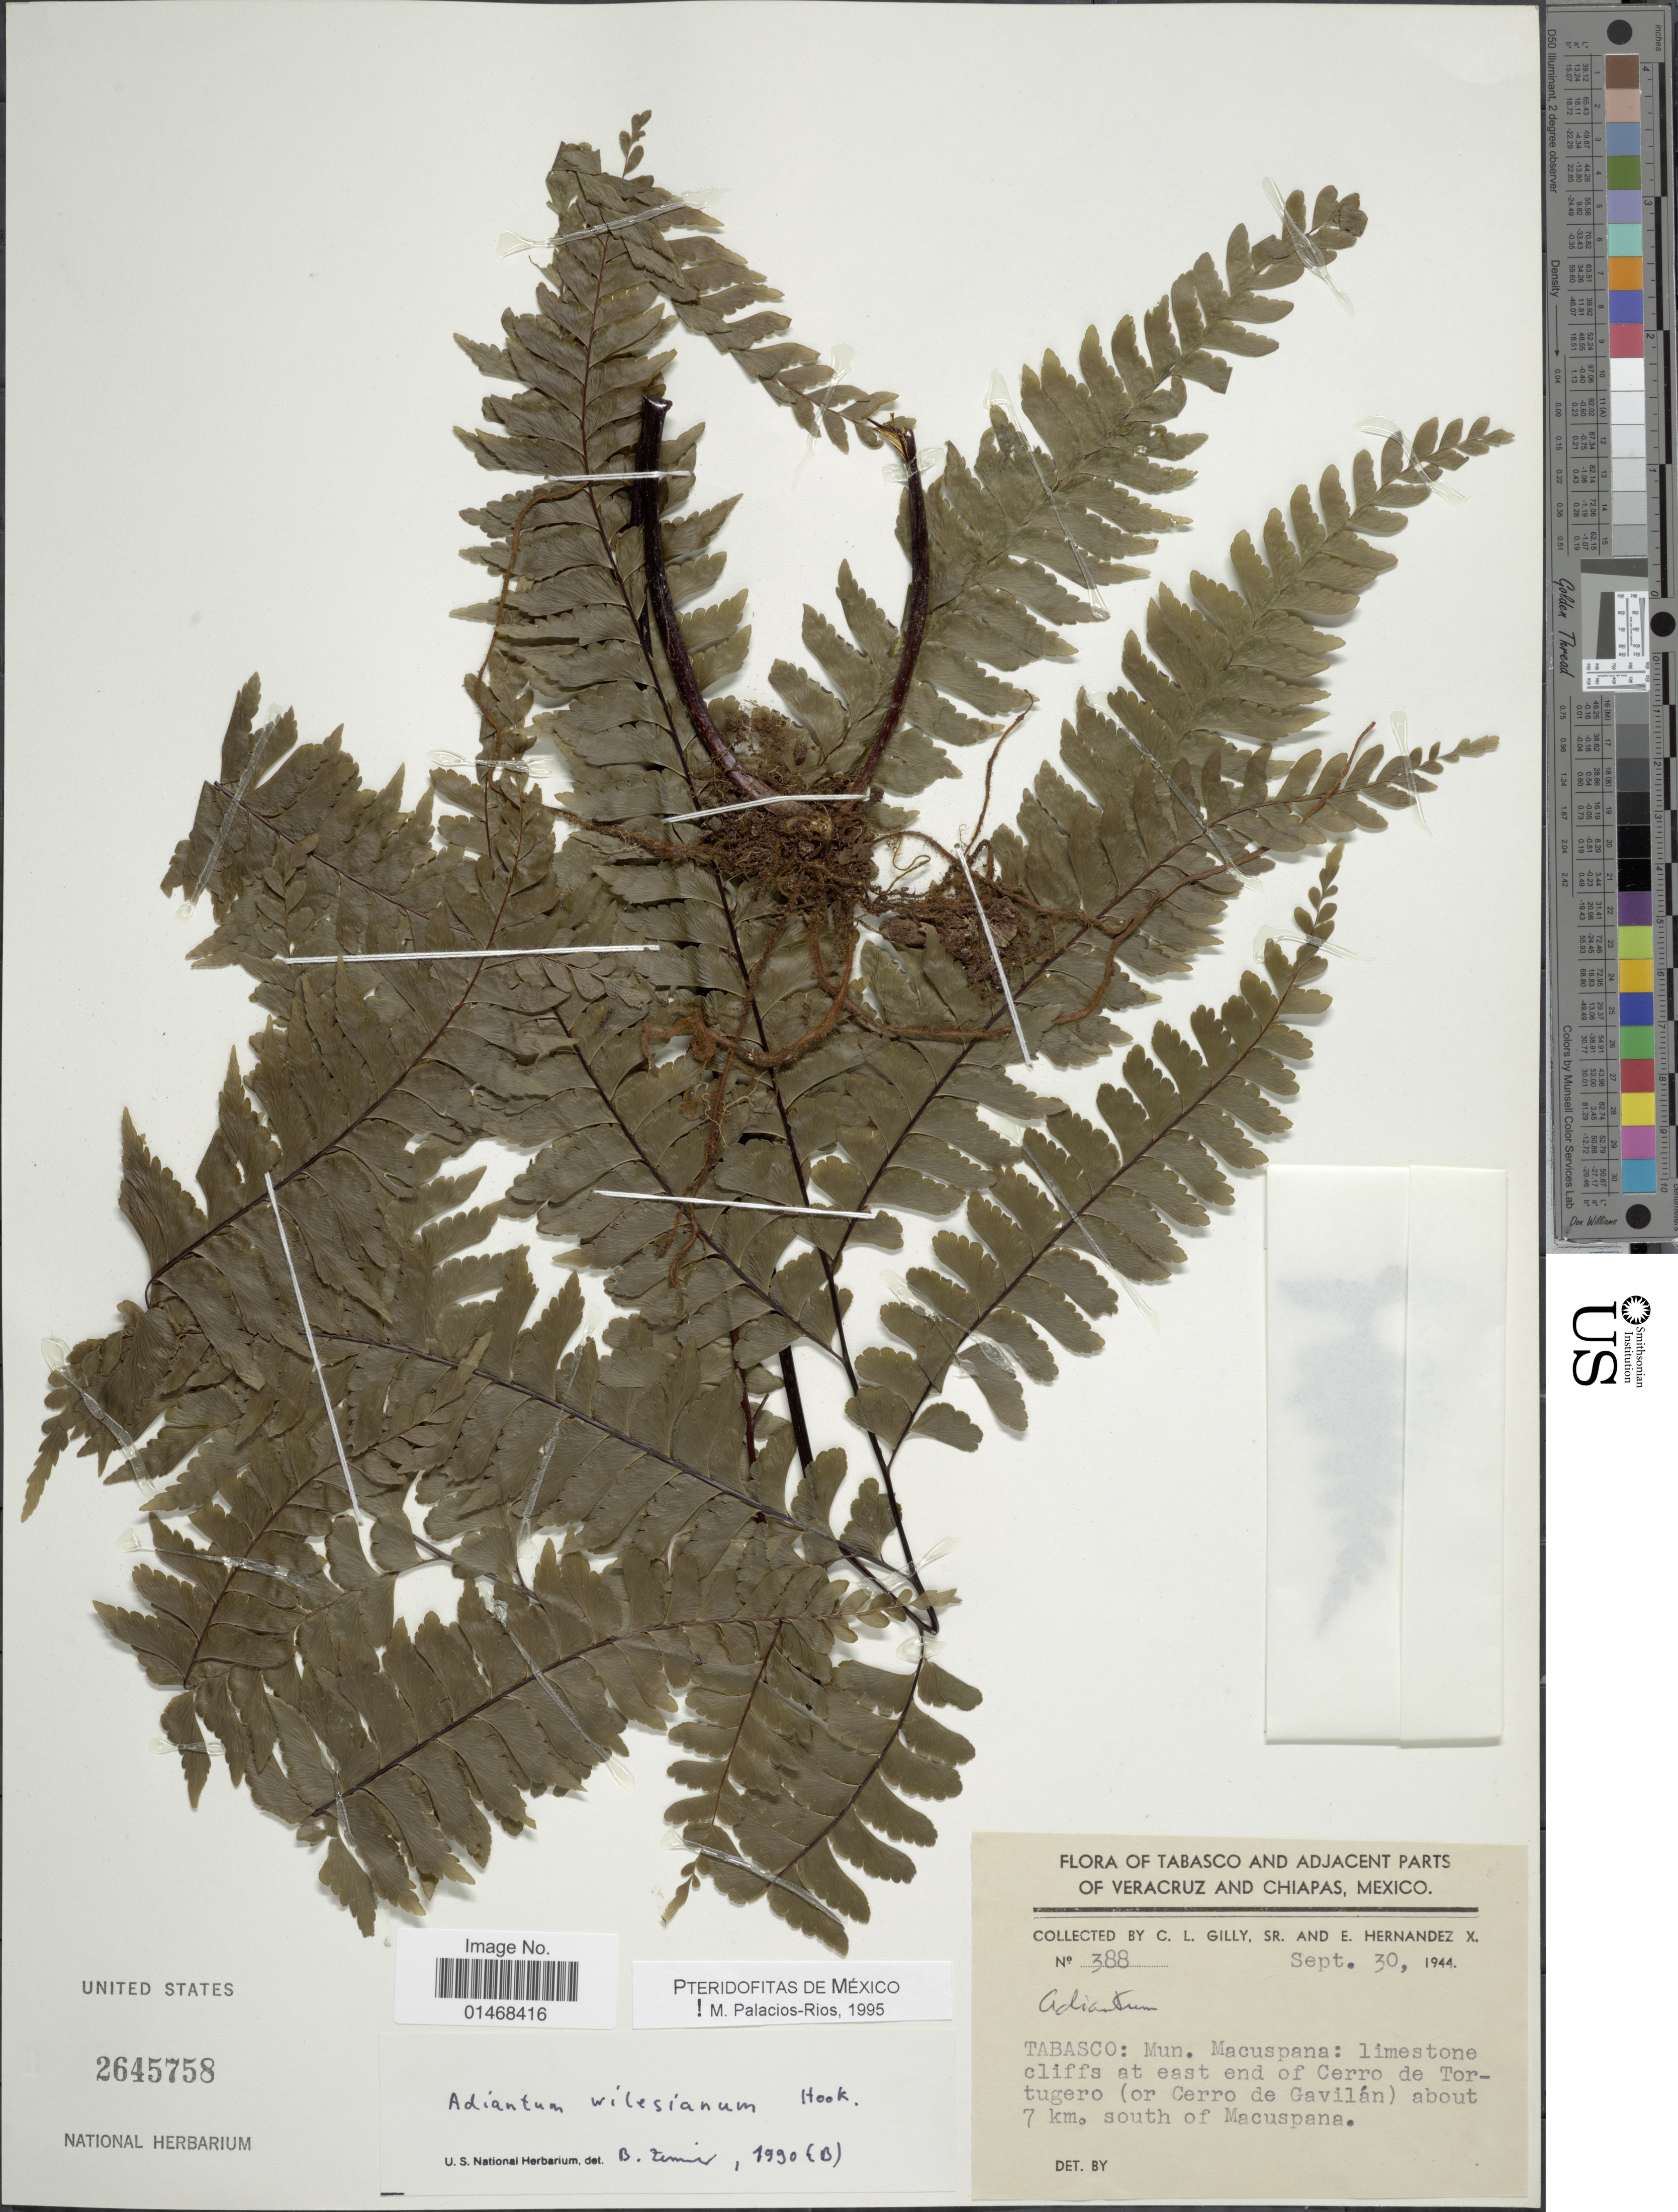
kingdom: Plantae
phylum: Tracheophyta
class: Polypodiopsida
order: Polypodiales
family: Pteridaceae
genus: Adiantum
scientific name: Adiantum wilesianum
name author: Hook.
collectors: C. Gilly & E. Hernandez X.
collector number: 388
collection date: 1944-09-30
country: Mexico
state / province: Tabasco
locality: Adjacent parts of Veracruz and Chiapas, Mun. Macuspana: liestone cliffs at east end of Cerro de Tortugero (or Cerro de Gavilán) about 7 km. south of Macuspana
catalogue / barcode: US 2645758